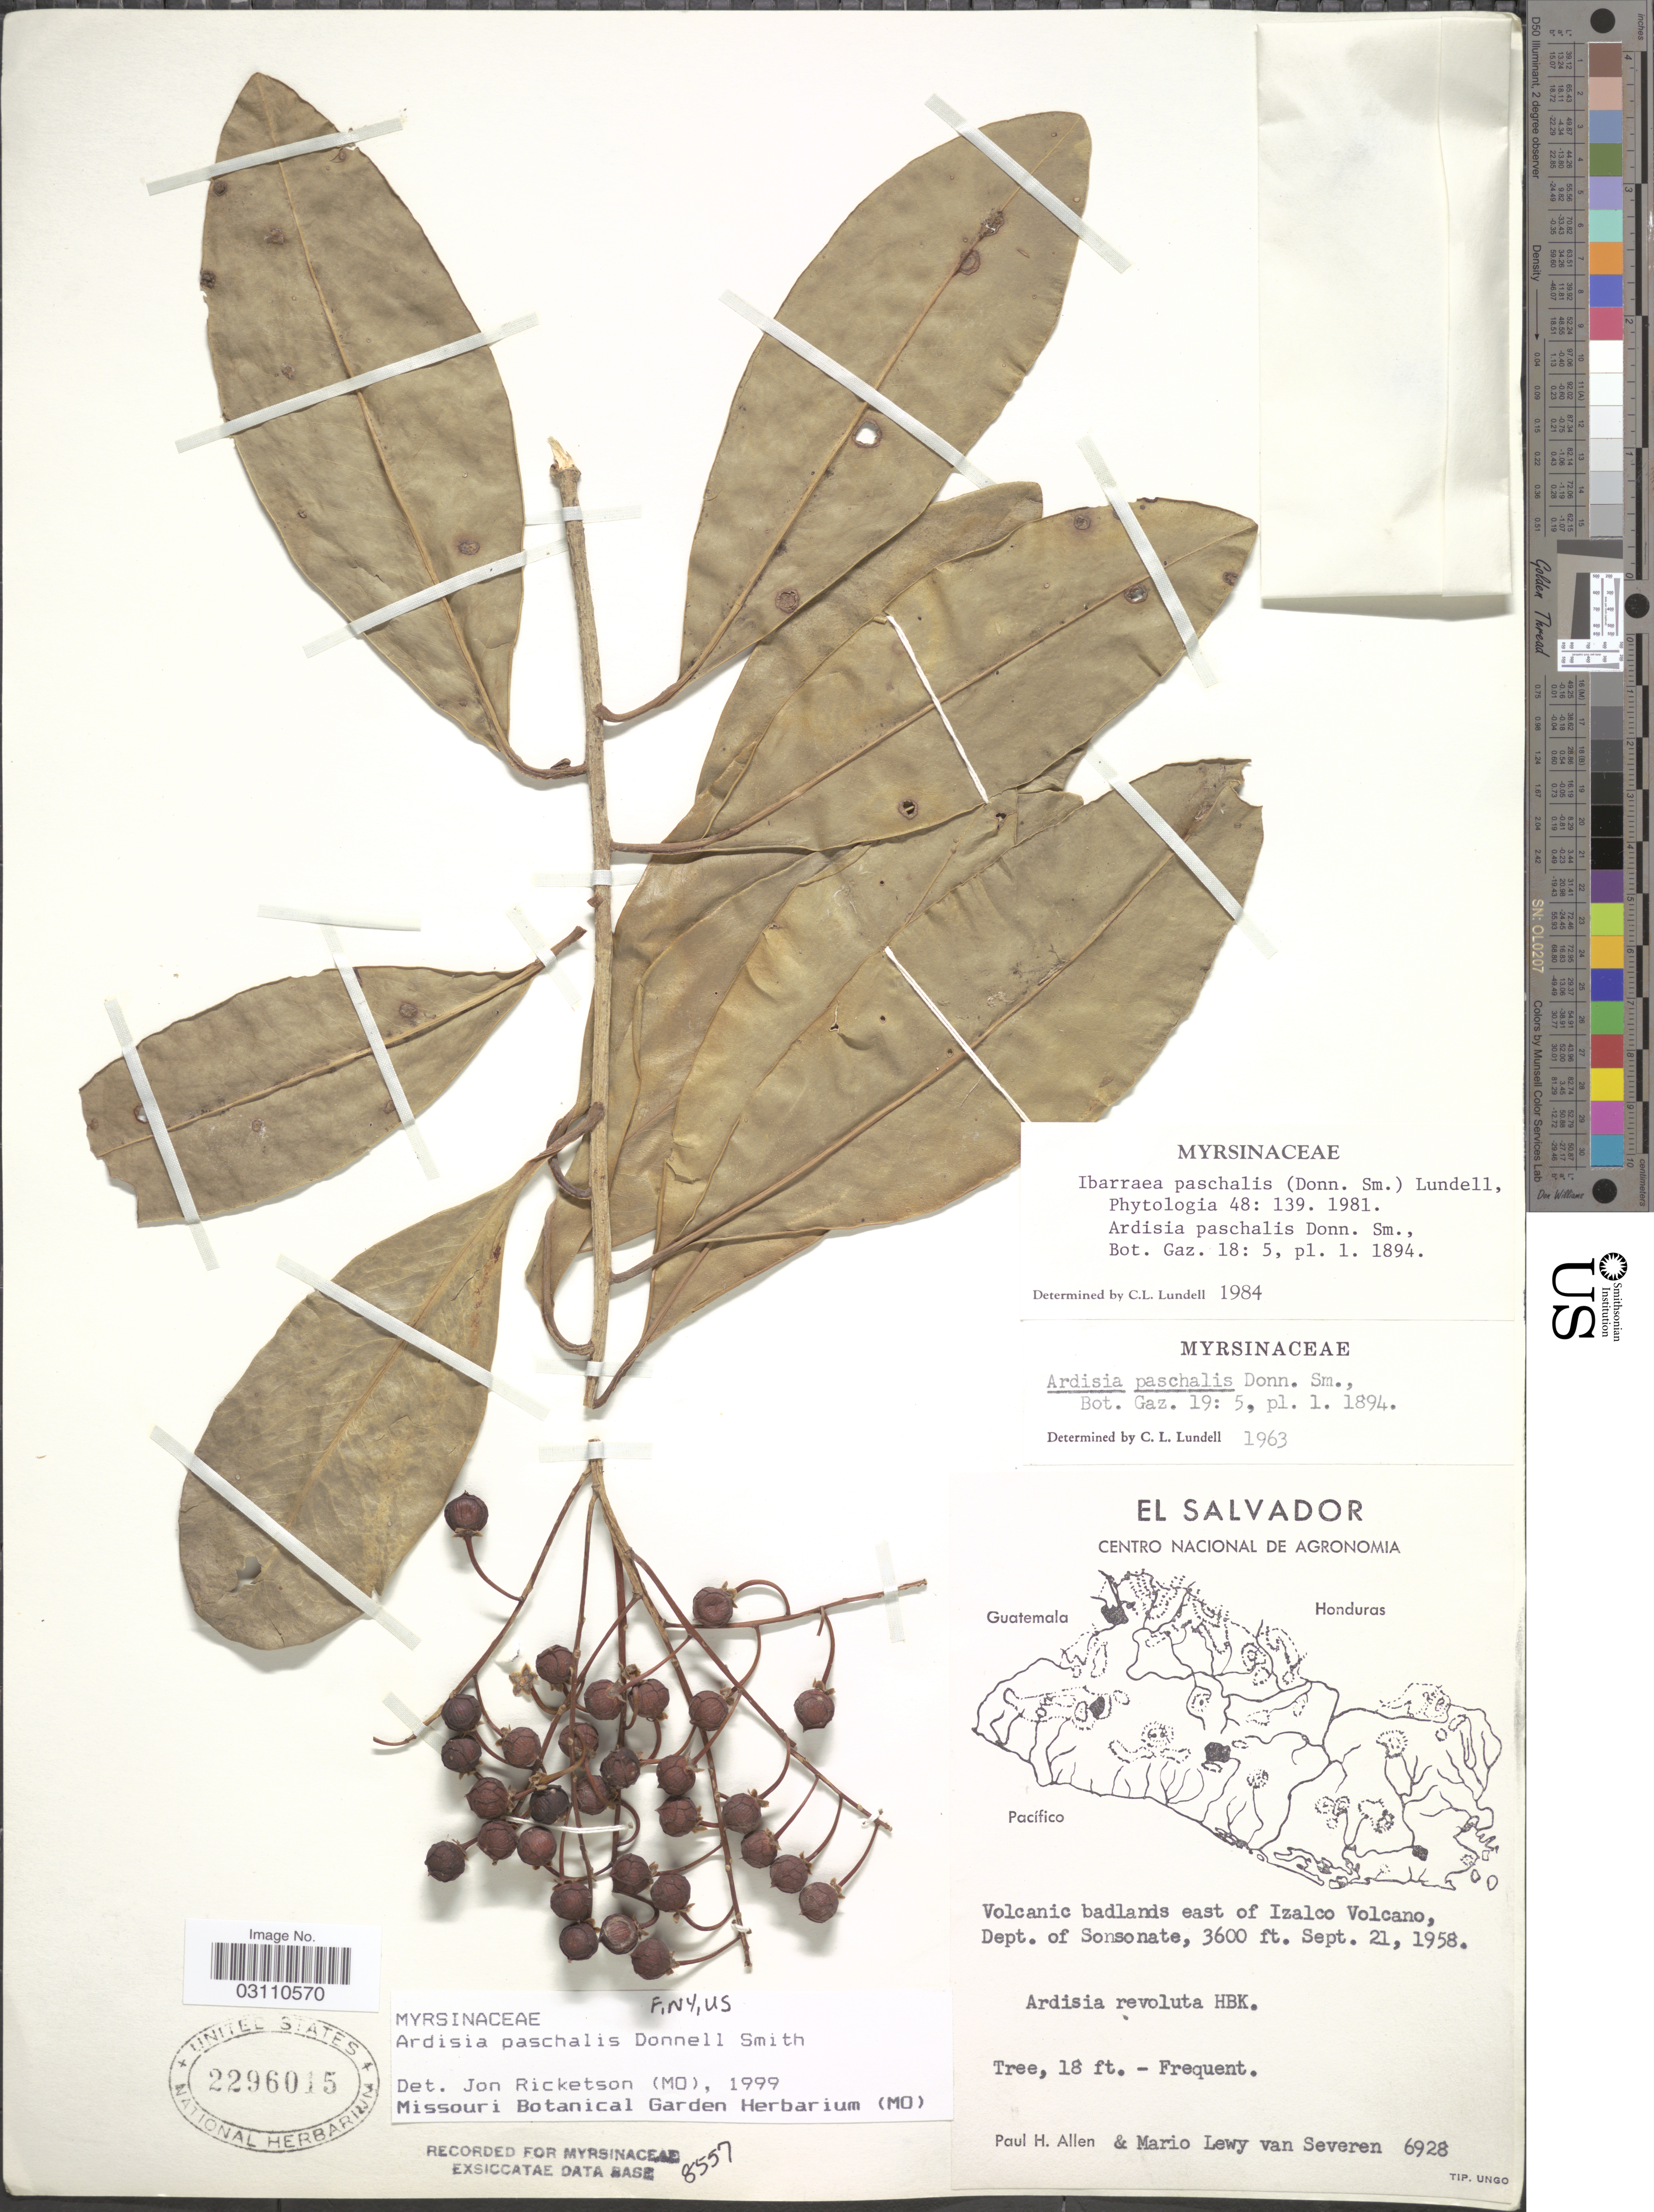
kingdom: Plantae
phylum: Tracheophyta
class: Magnoliopsida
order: Ericales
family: Primulaceae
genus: Ardisia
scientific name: Ardisia paschalis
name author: Donn. Sm.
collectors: P. H. Allen & M. Van Severen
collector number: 6928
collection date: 1958-09-21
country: El Salvador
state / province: Sonsonate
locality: Volcanic badlands east of Izalco Volcano, Dept. of Sonsonate.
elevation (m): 1097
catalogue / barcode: US 2296015